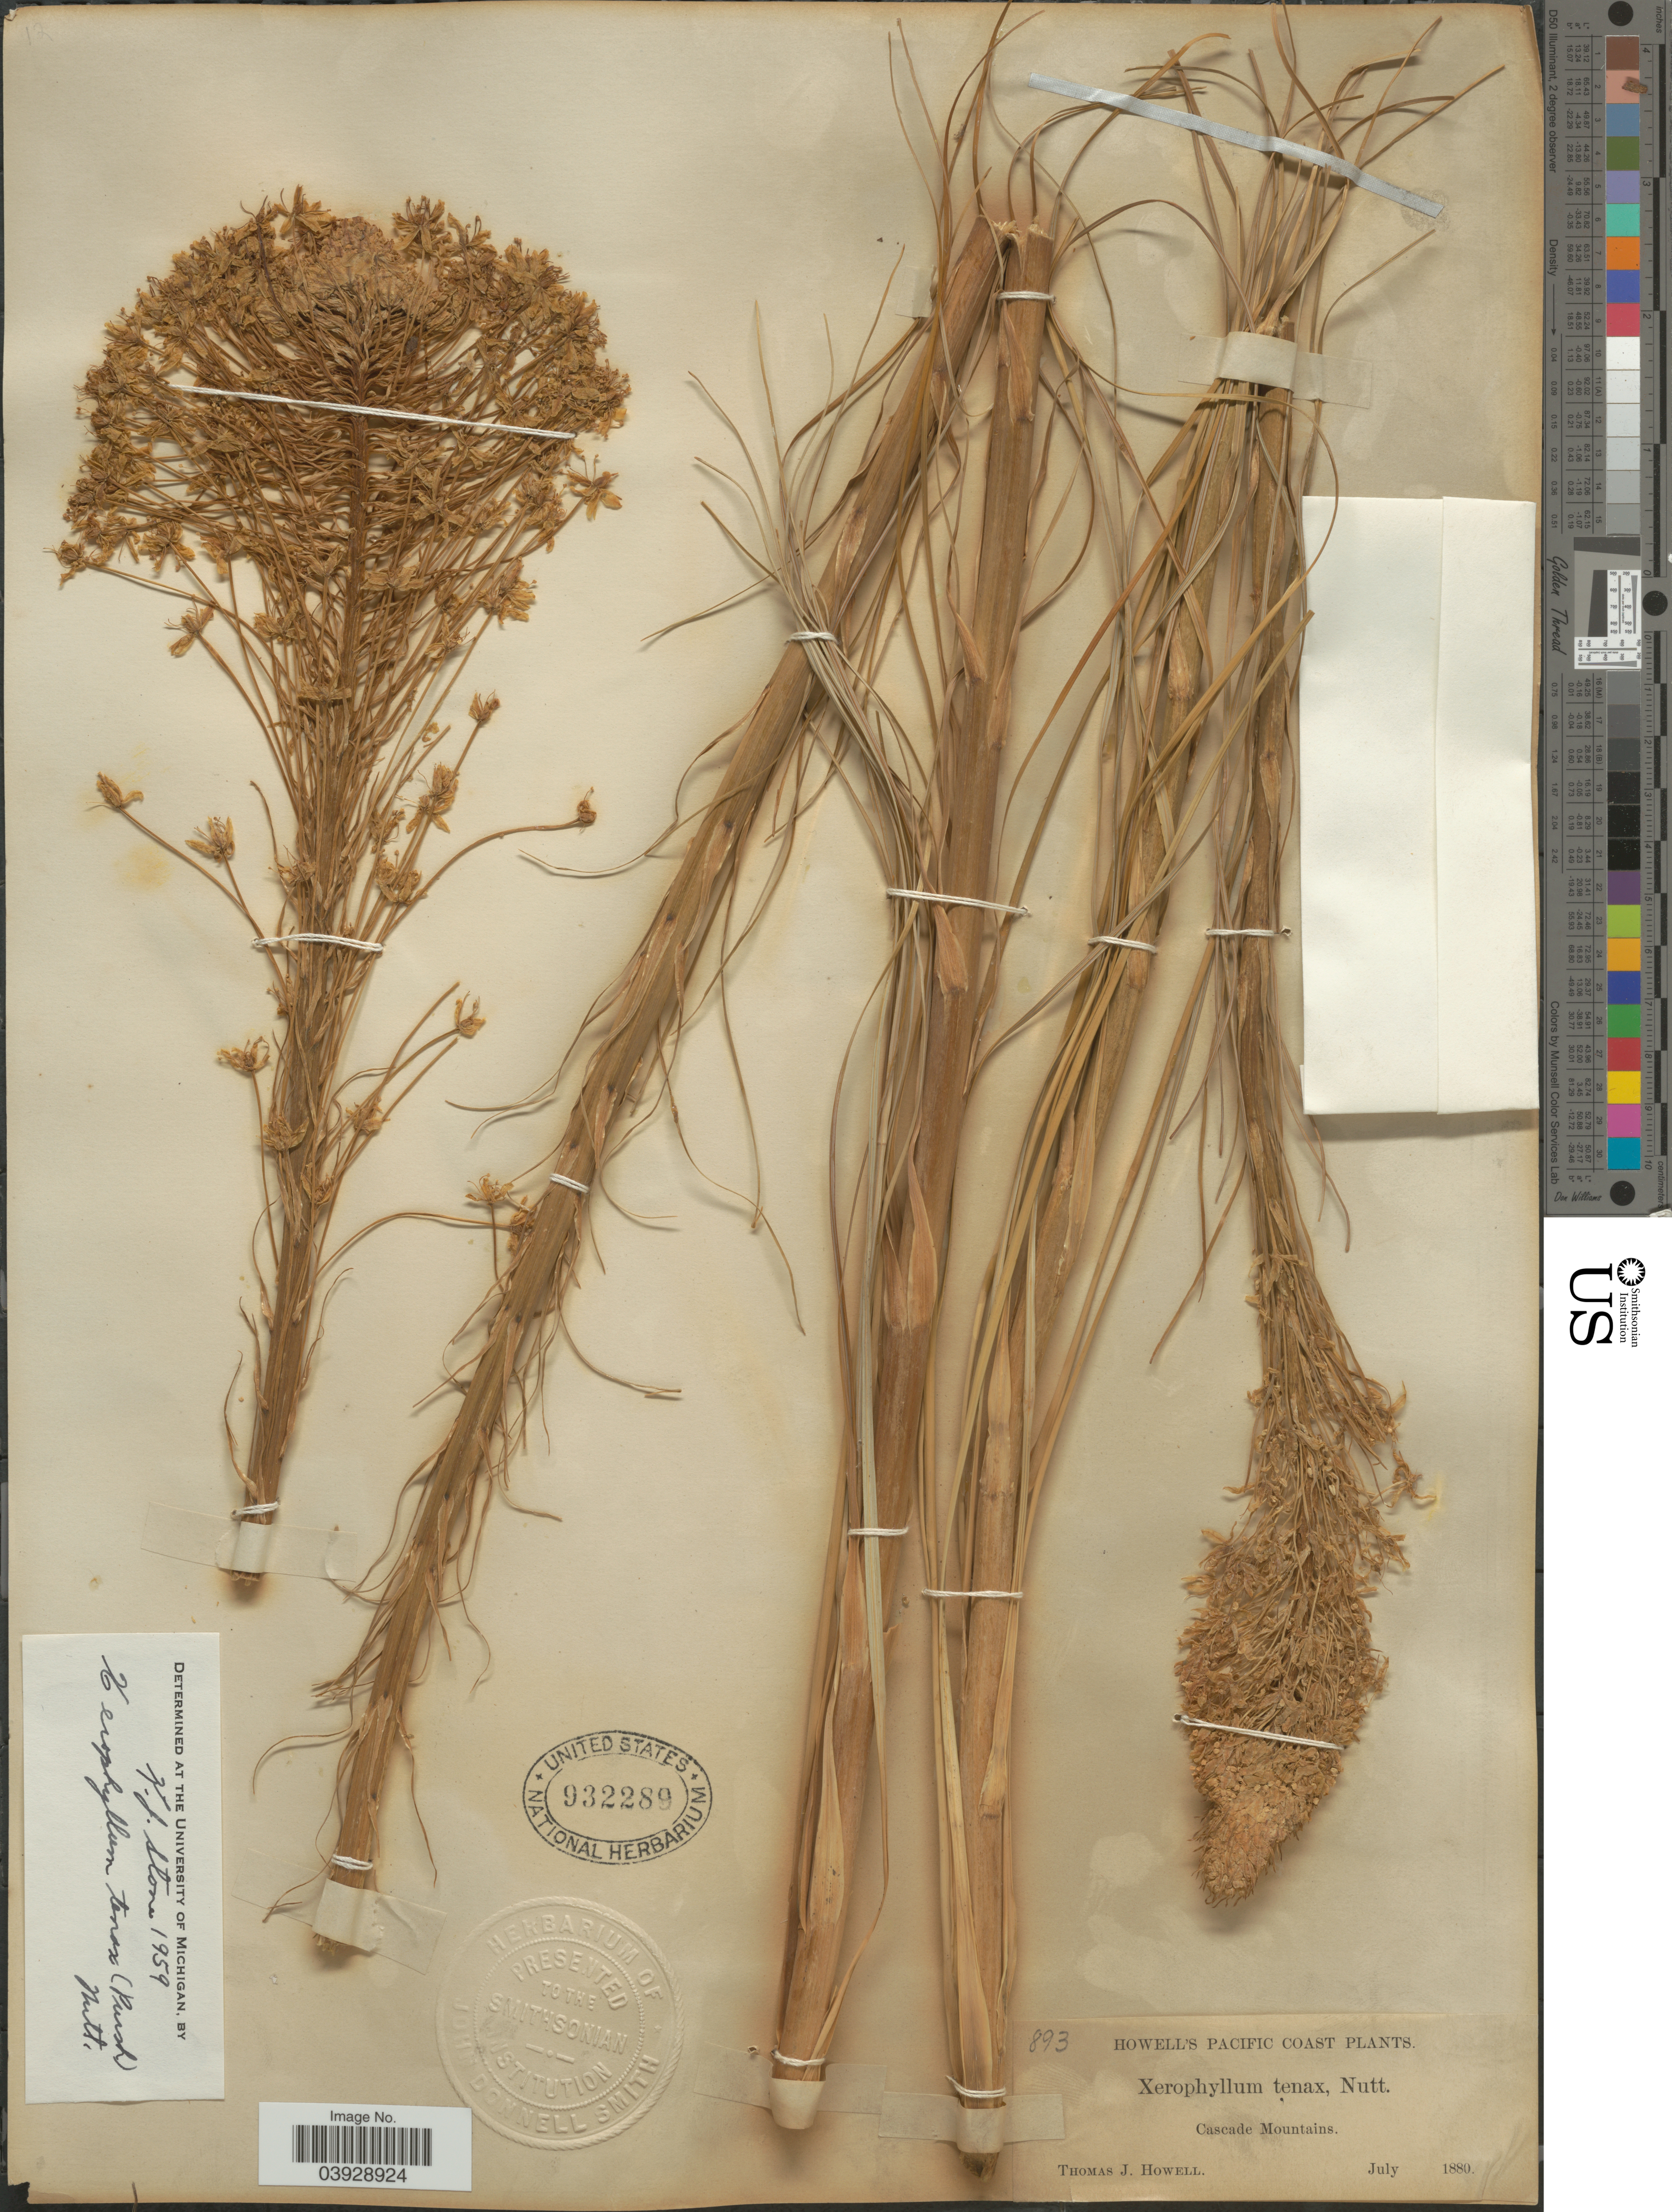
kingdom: Plantae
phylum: Tracheophyta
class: Liliopsida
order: Liliales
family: Melanthiaceae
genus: Xerophyllum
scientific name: Xerophyllum tenax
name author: (Pursh) Nutt.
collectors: T. J. Howell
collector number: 893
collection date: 1880-07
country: United States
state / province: Oregon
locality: Pacific Coast. Cascade Mountains.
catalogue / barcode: US 932289